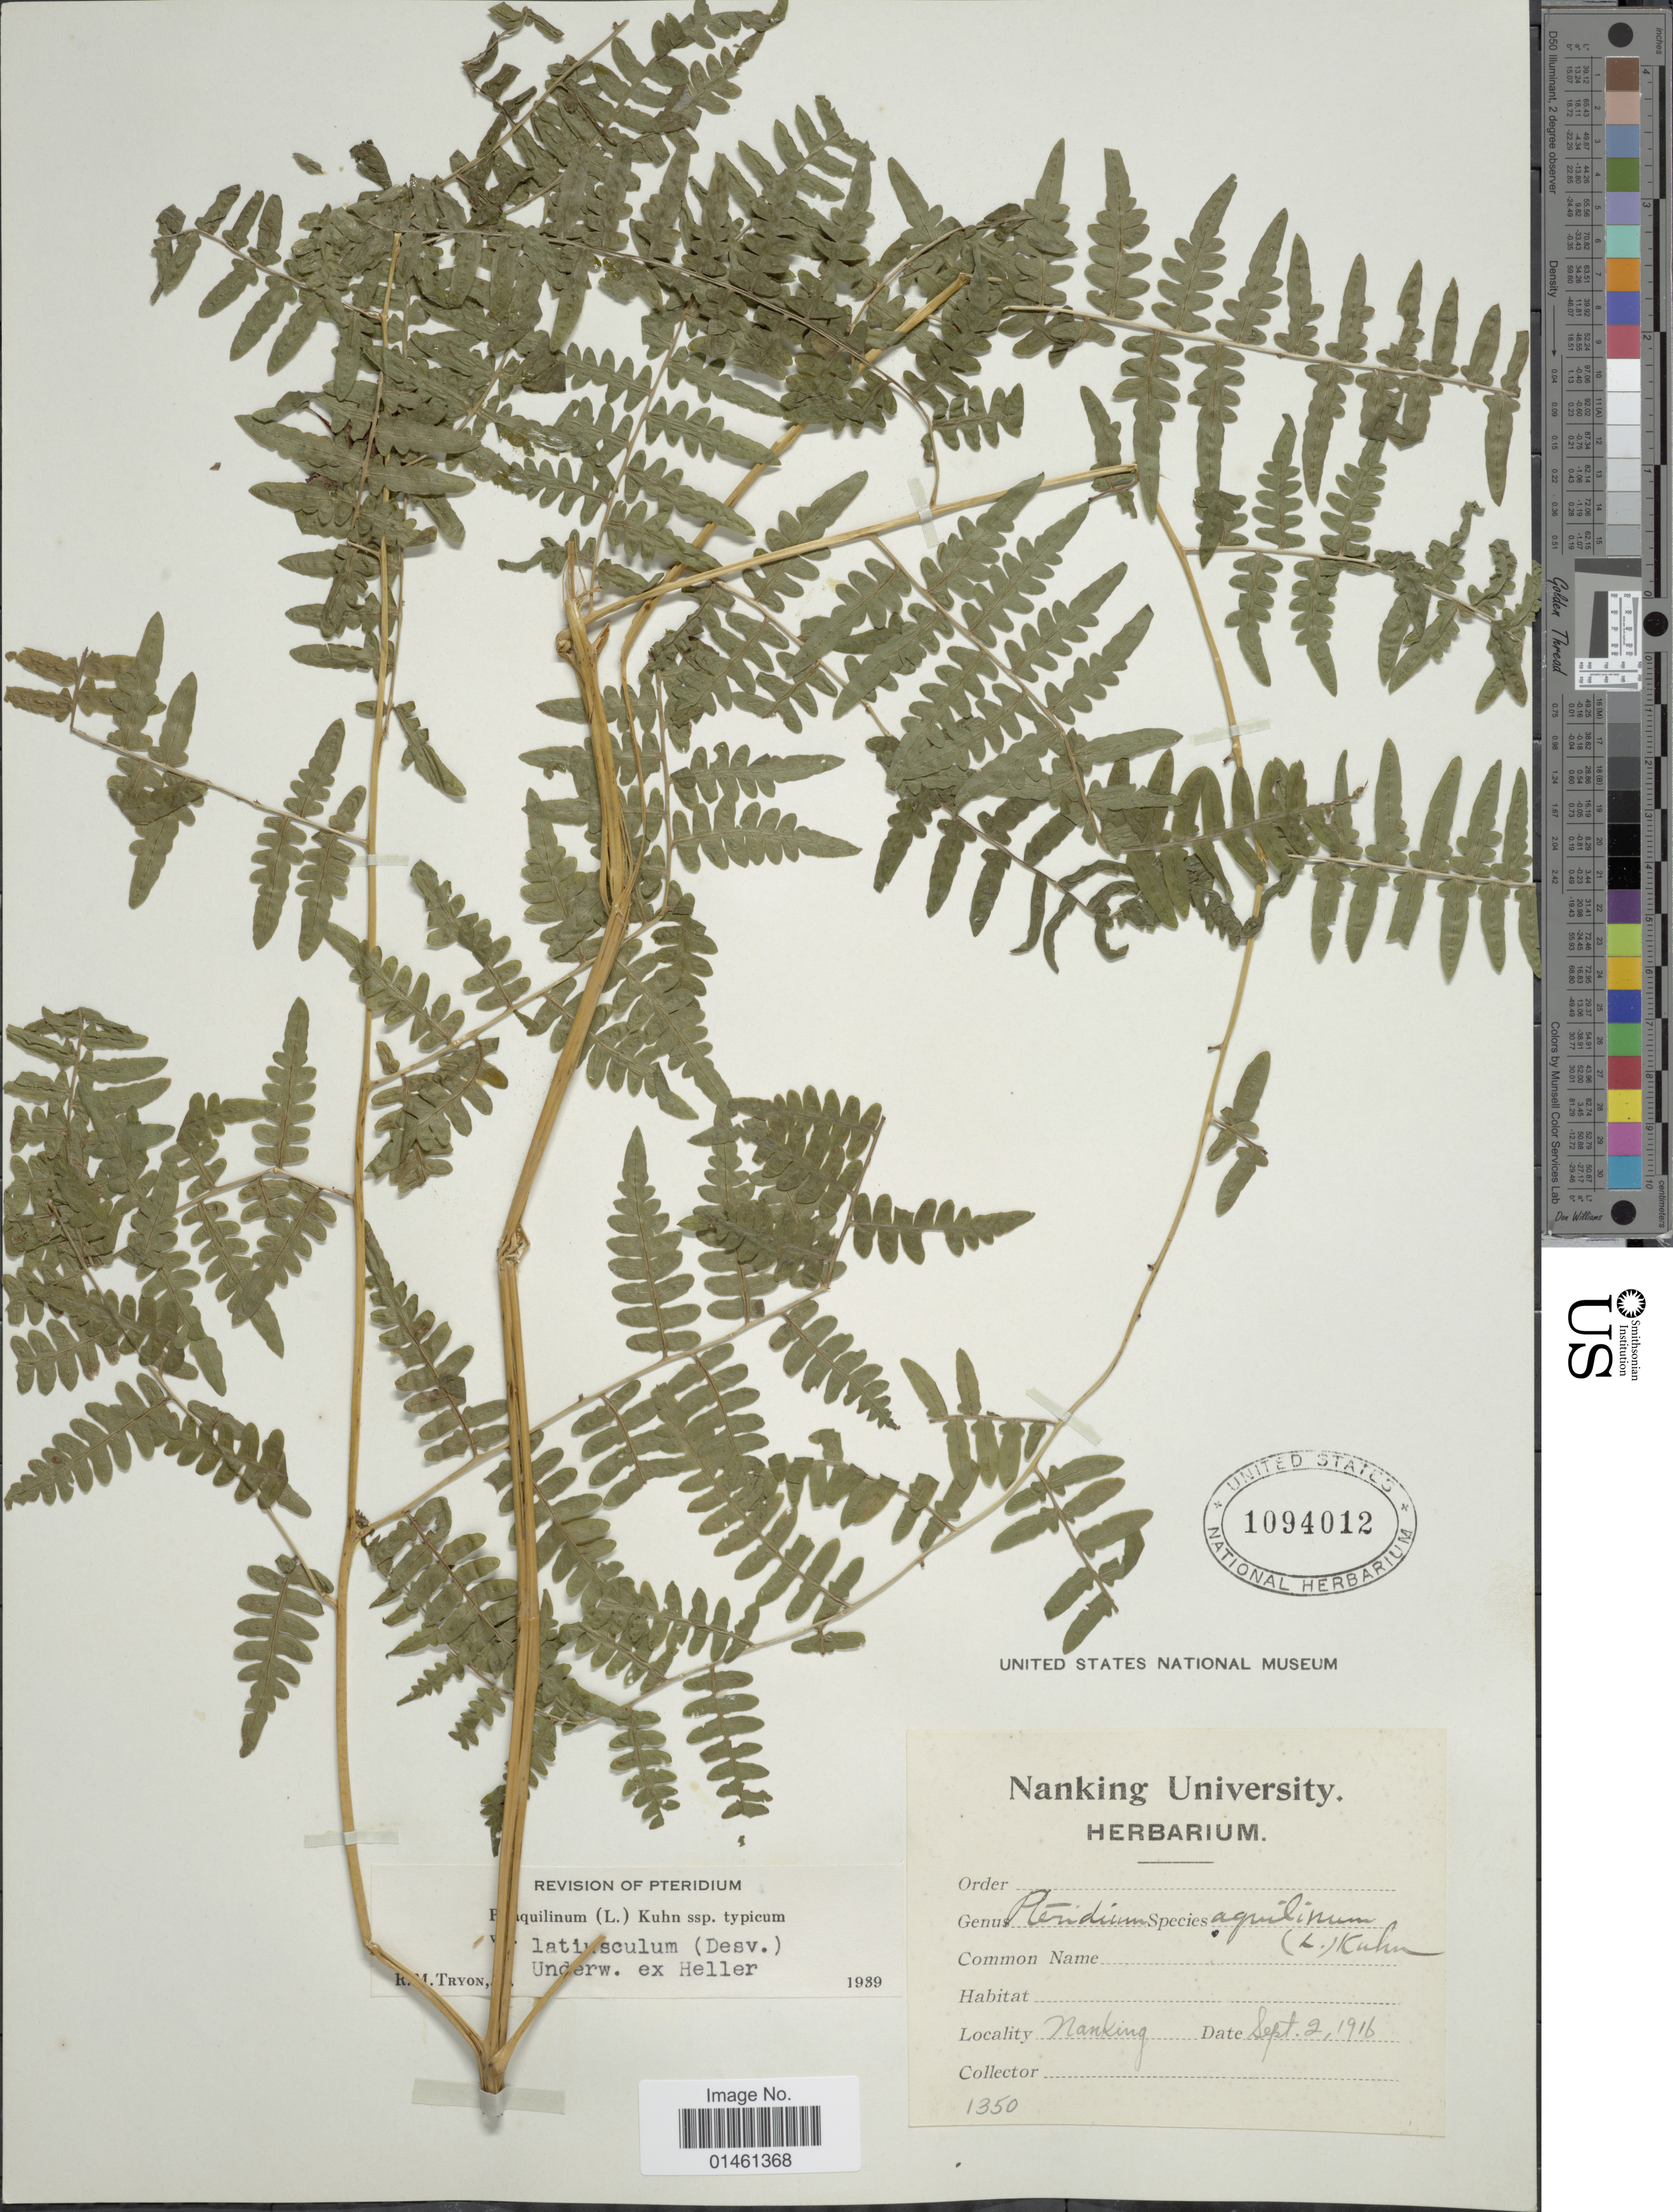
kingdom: Plantae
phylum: Tracheophyta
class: Polypodiopsida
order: Polypodiales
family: Dennstaedtiaceae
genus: Pteridium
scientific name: Pteridium aquilinum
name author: (L.) Kuhn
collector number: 1350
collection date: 1916-09-02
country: China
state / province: Jiangsu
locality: Nanking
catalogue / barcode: US 1094012